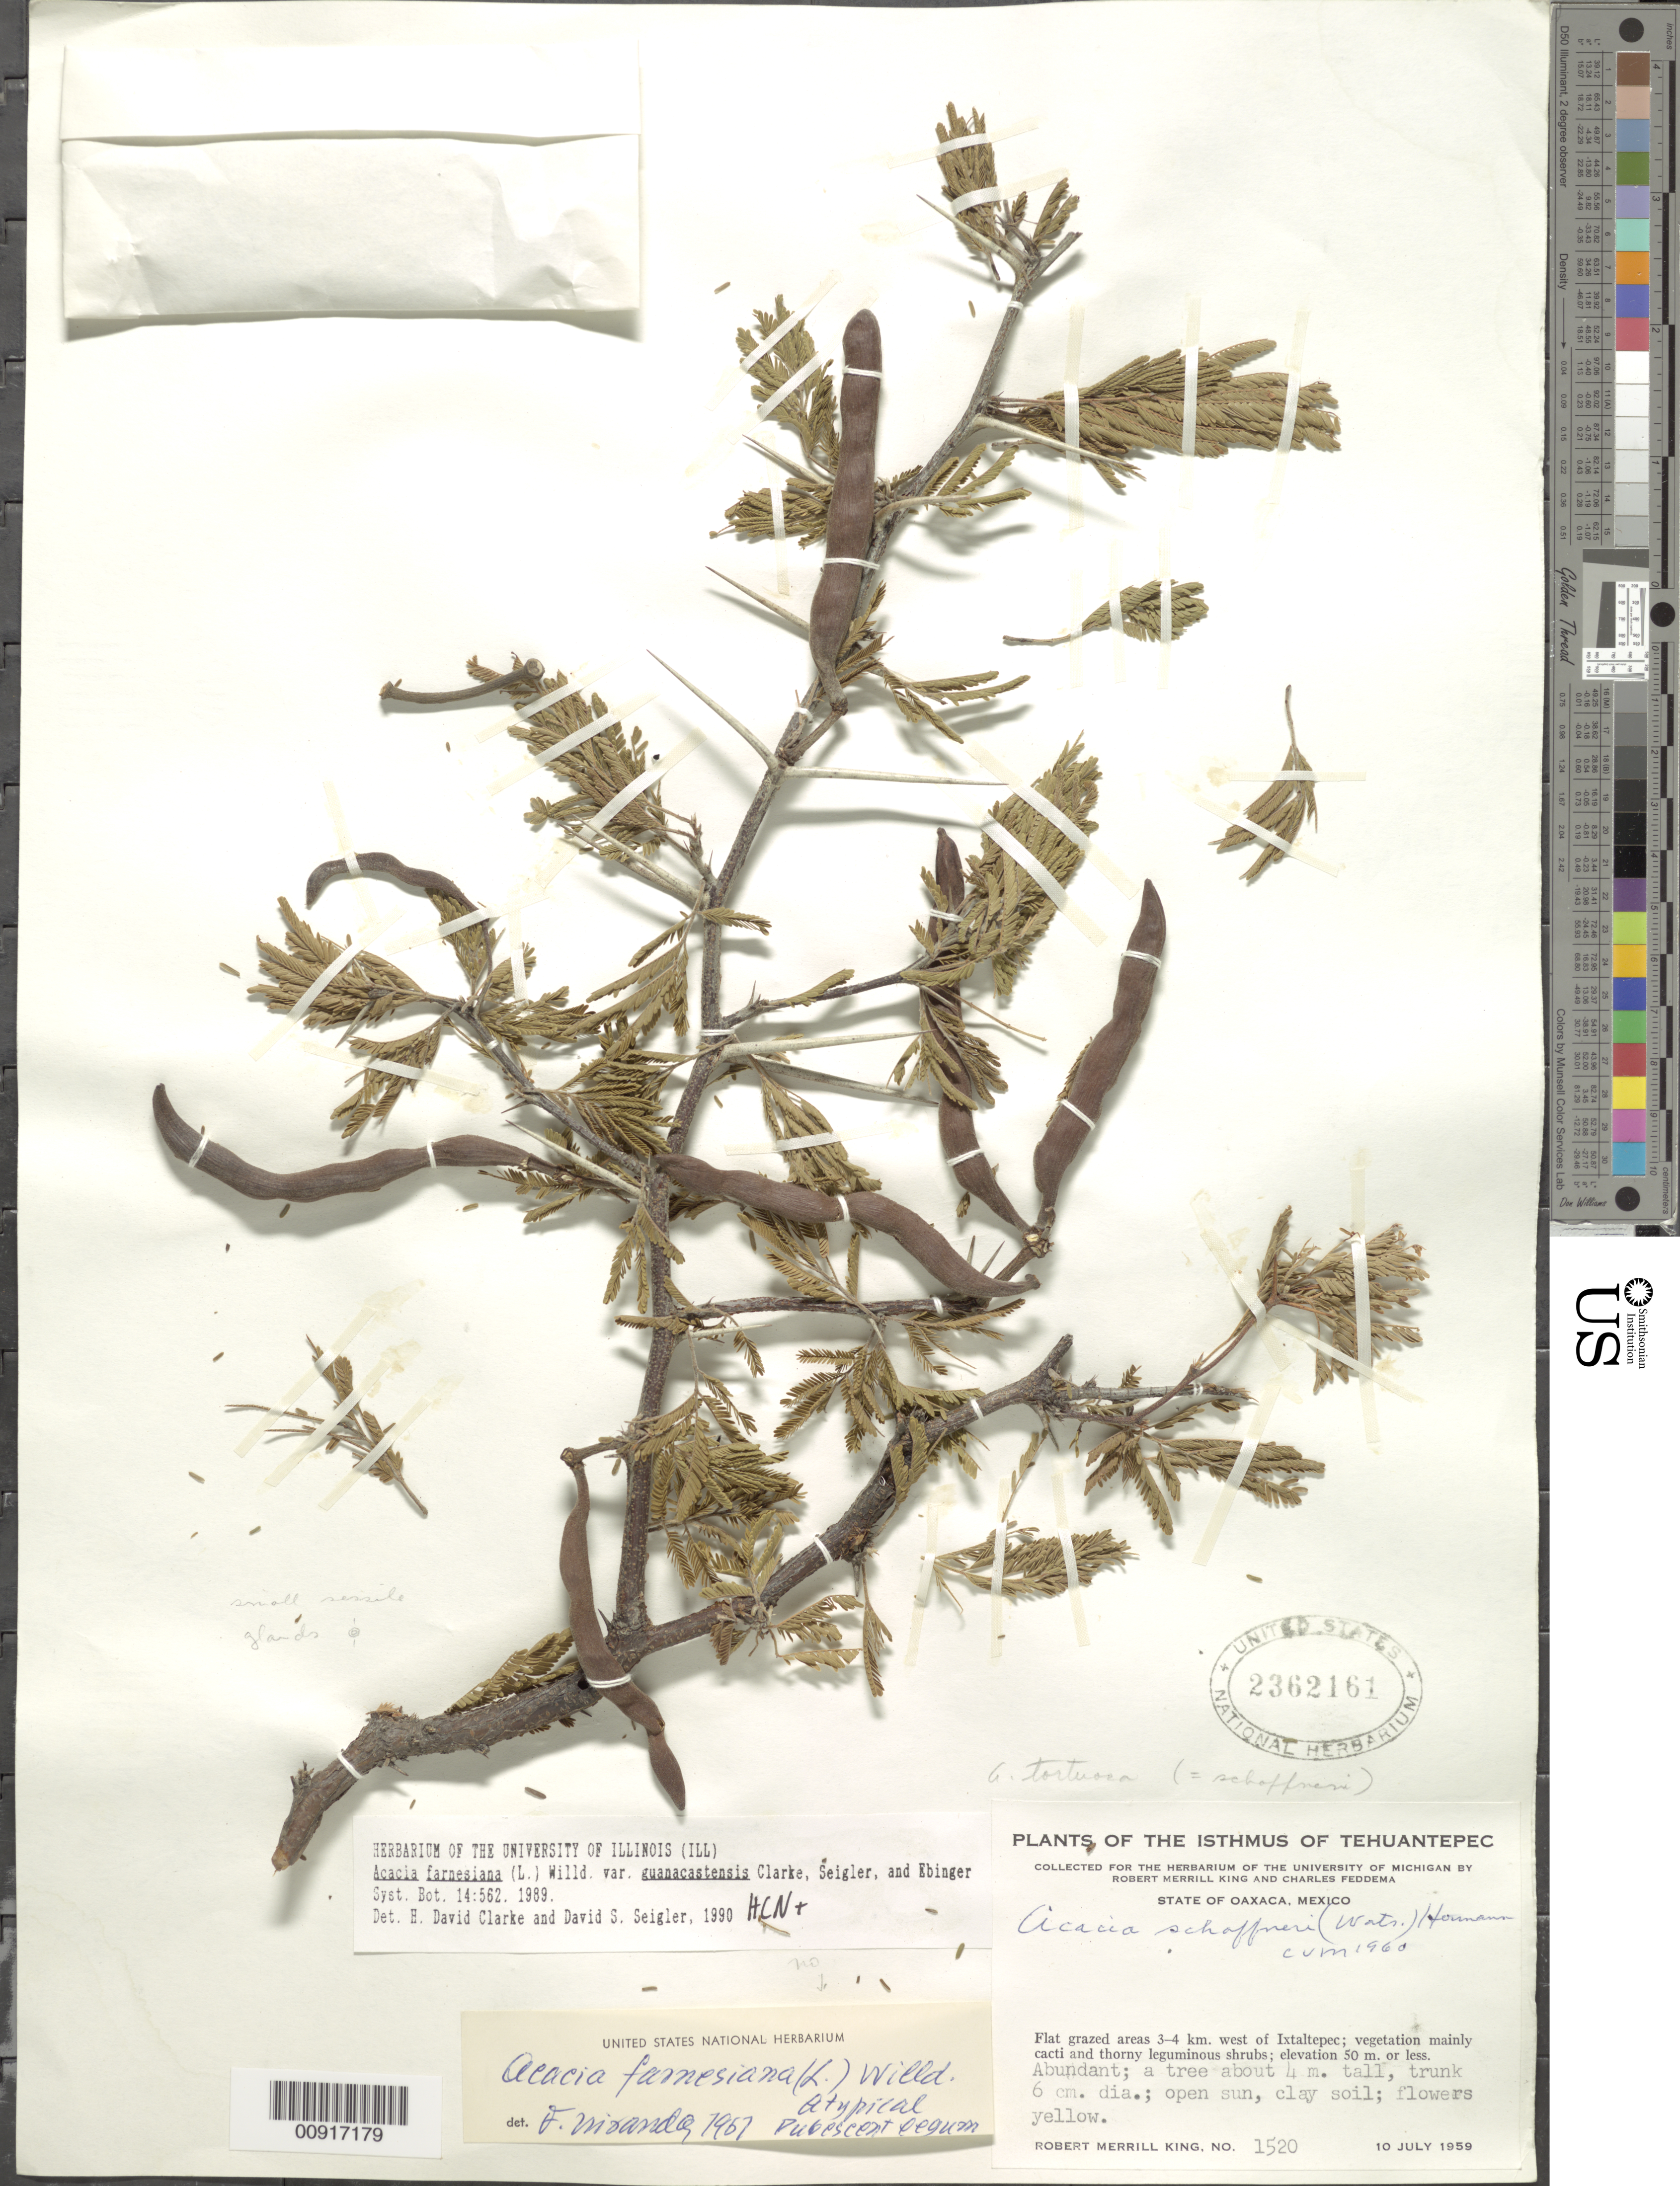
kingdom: Plantae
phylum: Tracheophyta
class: Magnoliopsida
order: Fabales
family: Fabaceae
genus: Vachellia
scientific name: Vachellia guanacastensis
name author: (H.D. Clarke et al.) Seigler & Ebinger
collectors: R. M. King & C. Feddema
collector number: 1520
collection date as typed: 10 Jul 1959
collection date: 1959-07-10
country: Mexico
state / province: Oaxaca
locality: Flat grazed areas 3-4 km. west of Ixcaltepec.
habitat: Open sun, clay soil. Vegetation mainly cacti and thorny leguminous shrubs.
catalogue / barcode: US 2362161